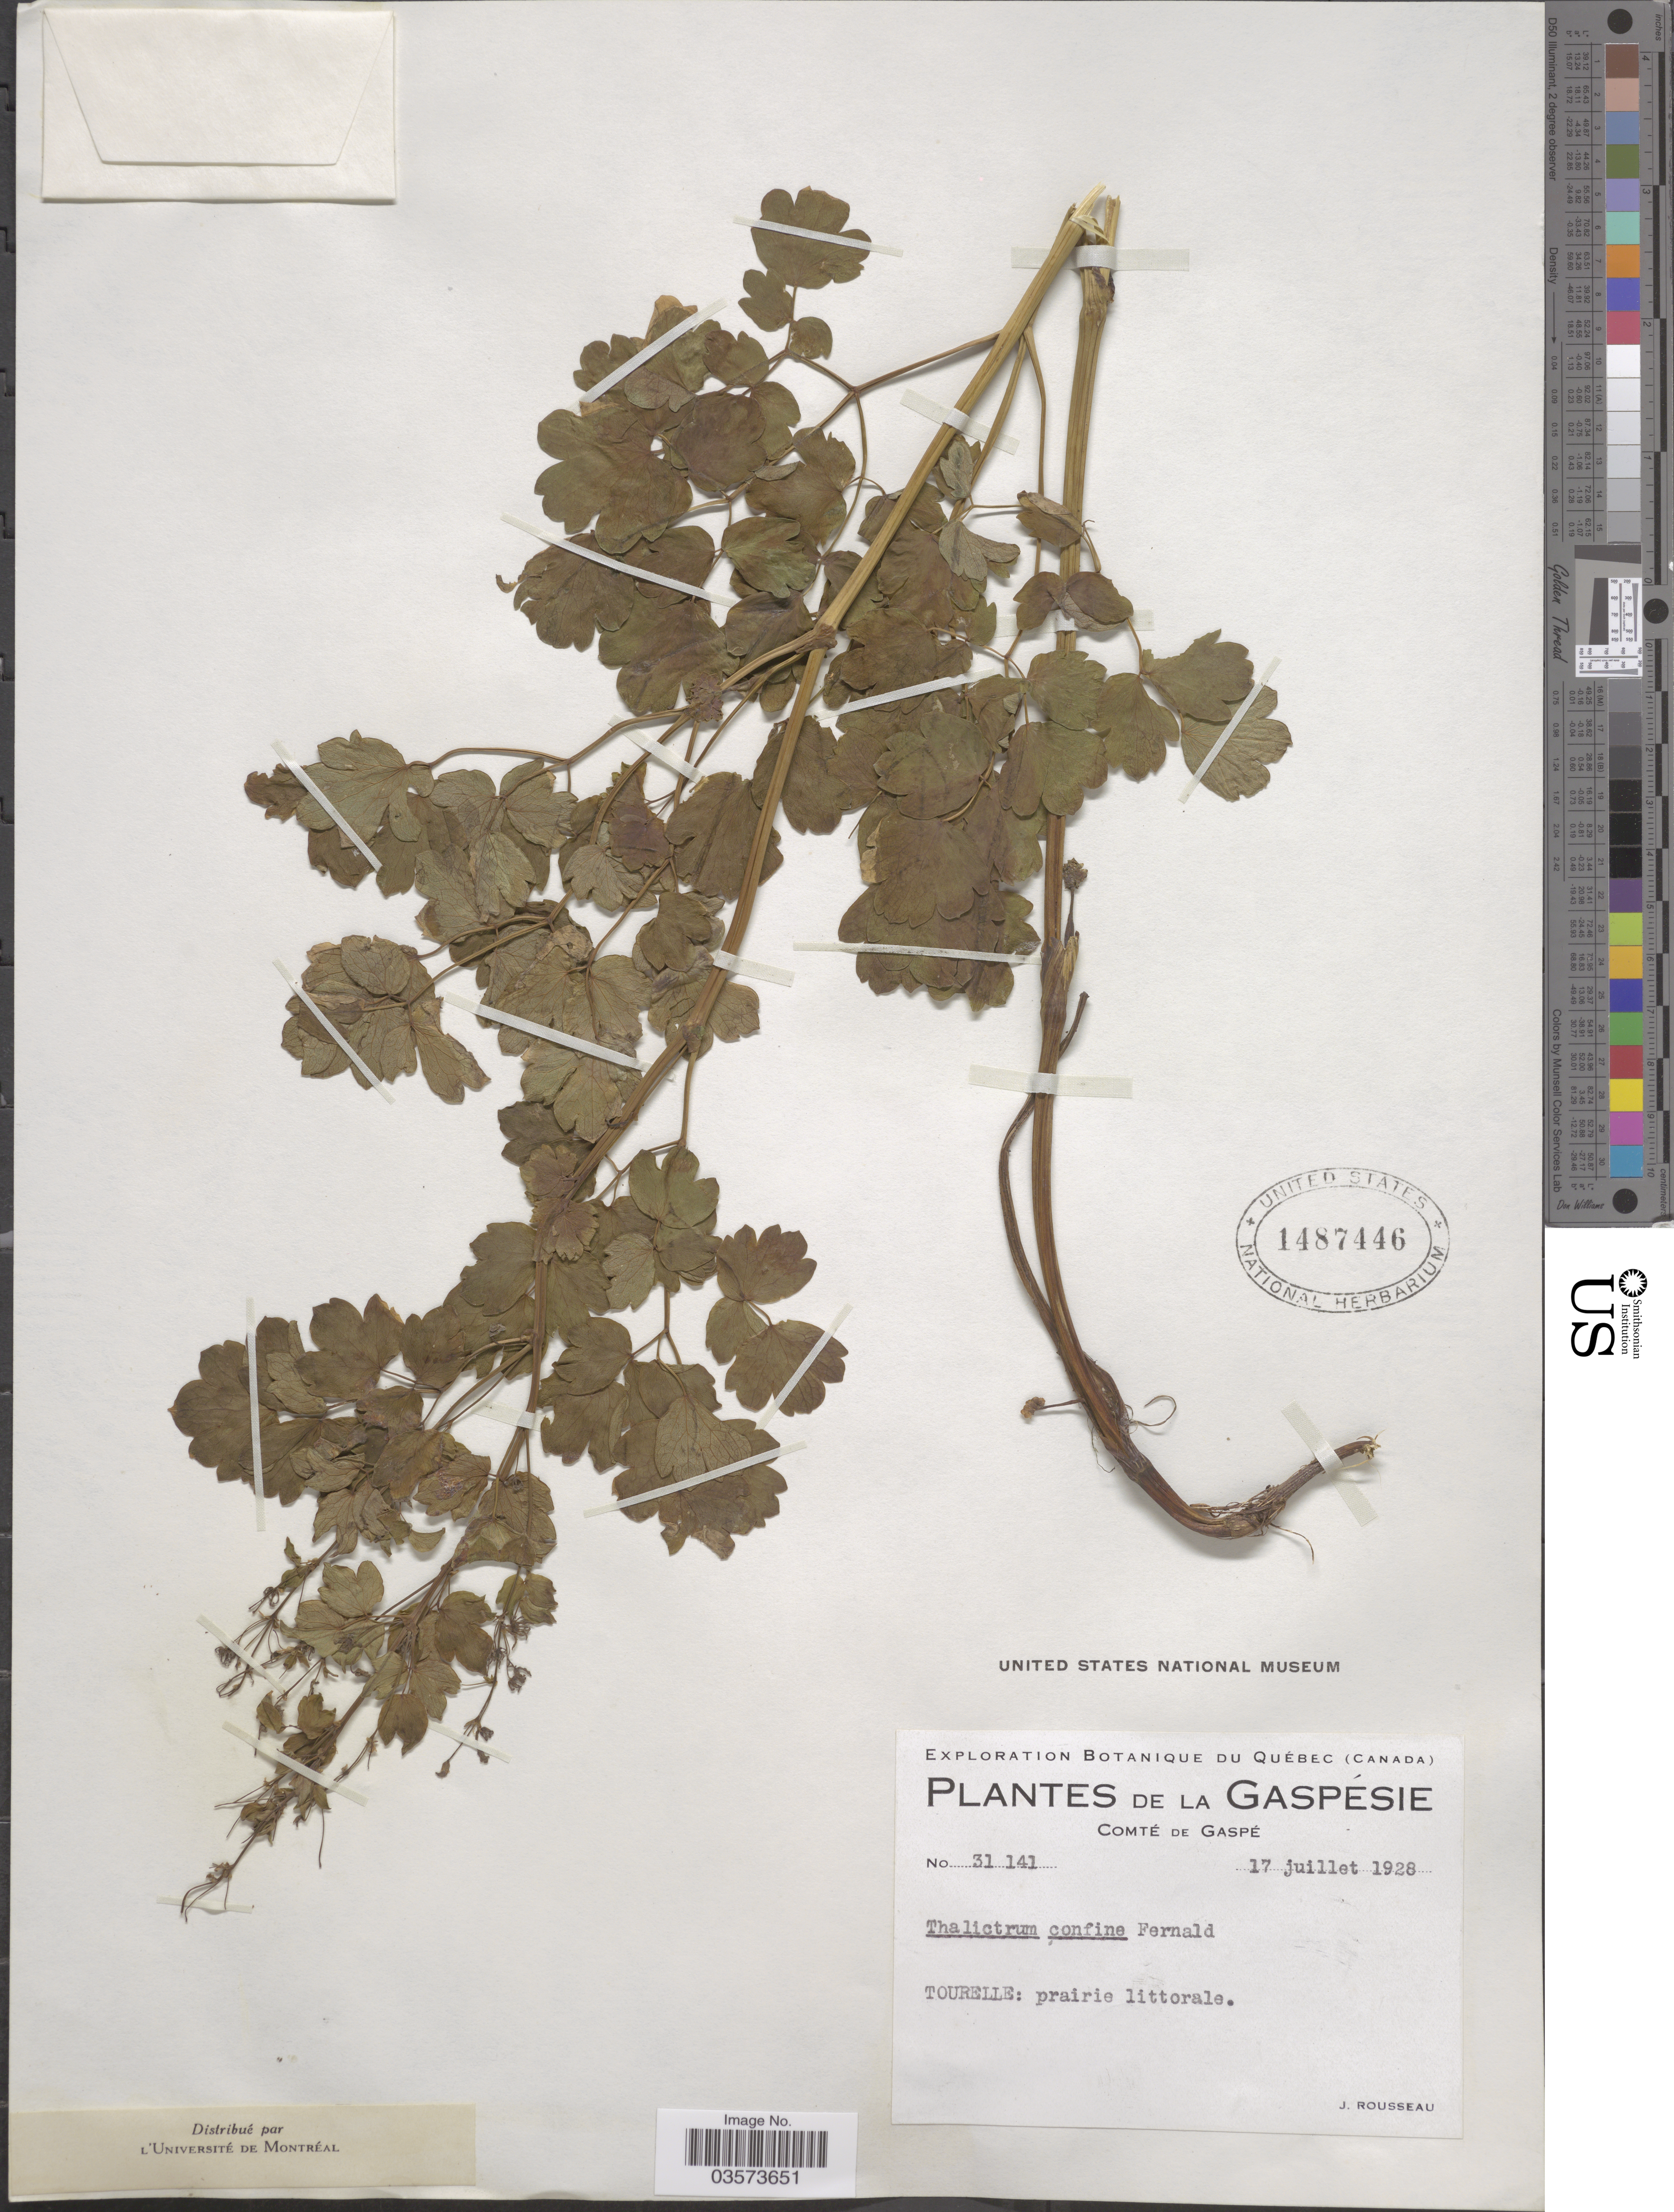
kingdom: Plantae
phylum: Tracheophyta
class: Magnoliopsida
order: Ranunculales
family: Ranunculaceae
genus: Thalictrum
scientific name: Thalictrum confine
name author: Fernald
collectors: J. Rousseau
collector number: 31141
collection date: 1928-07-17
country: Canada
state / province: Quebec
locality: Gaspesie. Comté de Gaspé. Tourelle: prairie littorale.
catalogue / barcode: US 1487446